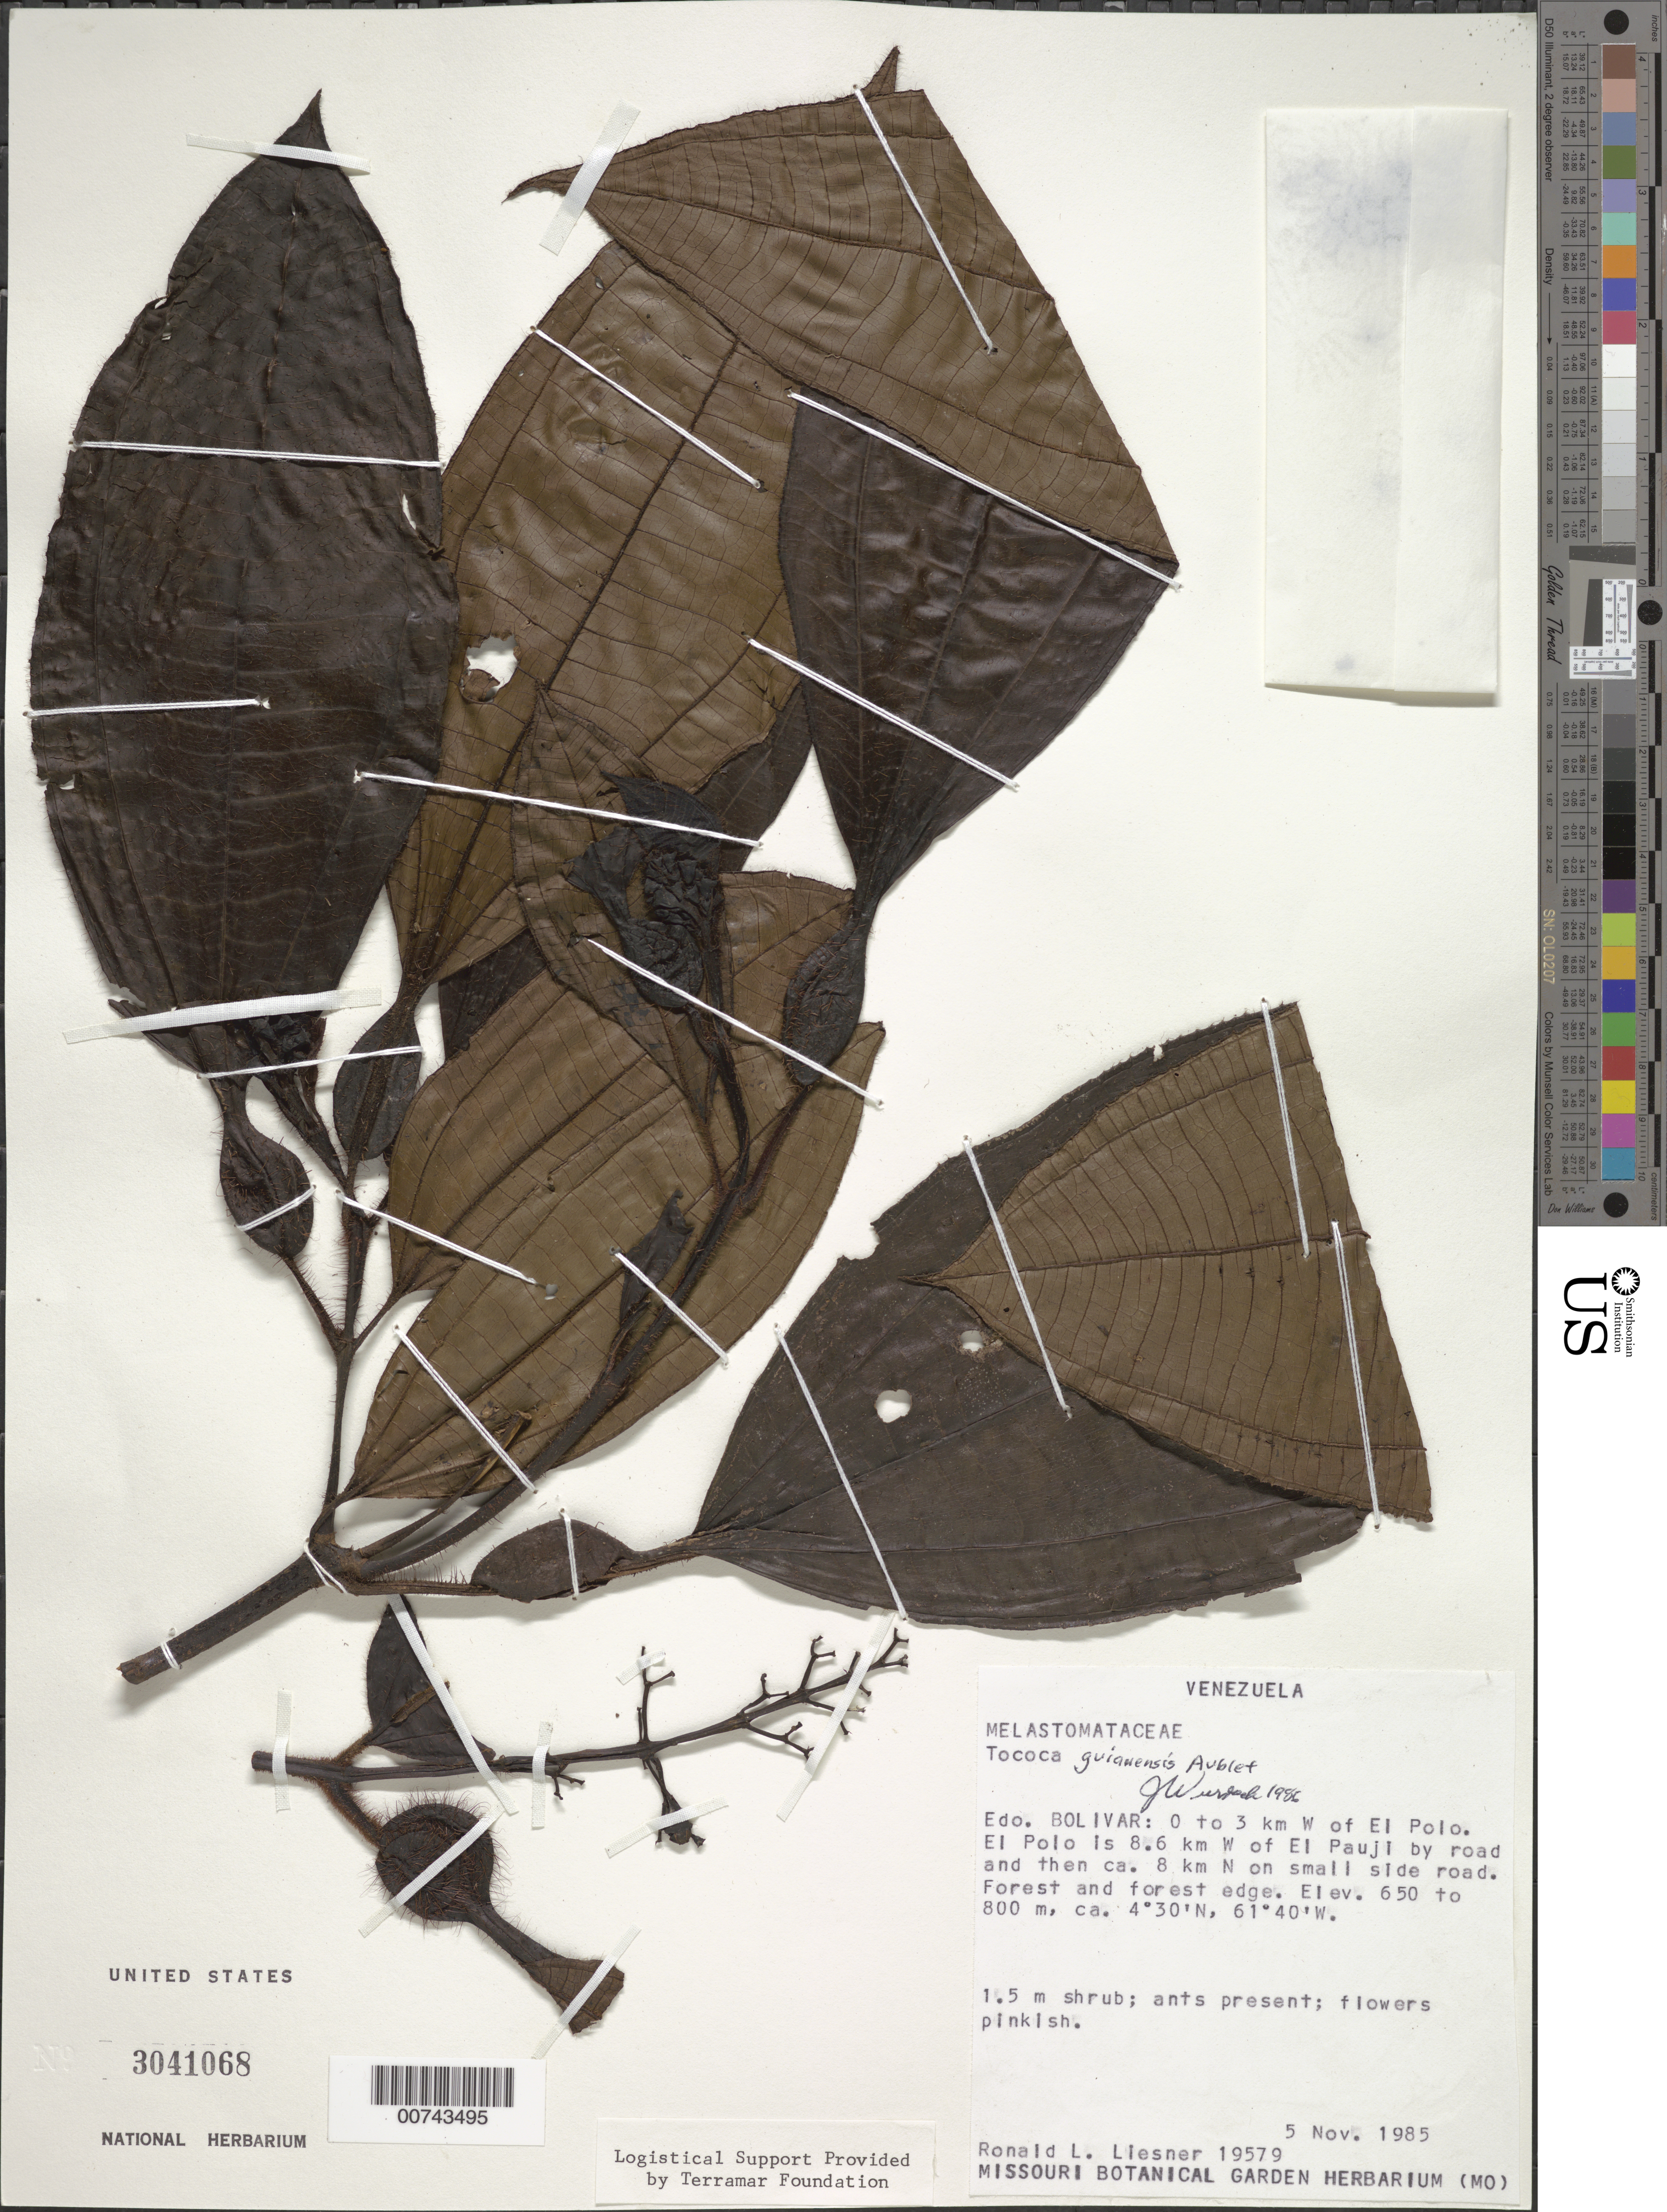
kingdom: Plantae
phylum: Tracheophyta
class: Magnoliopsida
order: Myrtales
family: Melastomataceae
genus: Tococa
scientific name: Tococa guianensis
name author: Aubl.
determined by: Wurdack, John J., (US), US (UNITED STATES)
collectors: R. L. Liesner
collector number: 19579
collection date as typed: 5-Nov-85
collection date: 1985-11-05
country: Venezuela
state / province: Bolívar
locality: El Polo, 0-3 km W of; el Polo is 8.6 km W of El Pauji by road and then ca 8 km N on small side road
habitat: Forest and forest edge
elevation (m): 650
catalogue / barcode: US 3041068